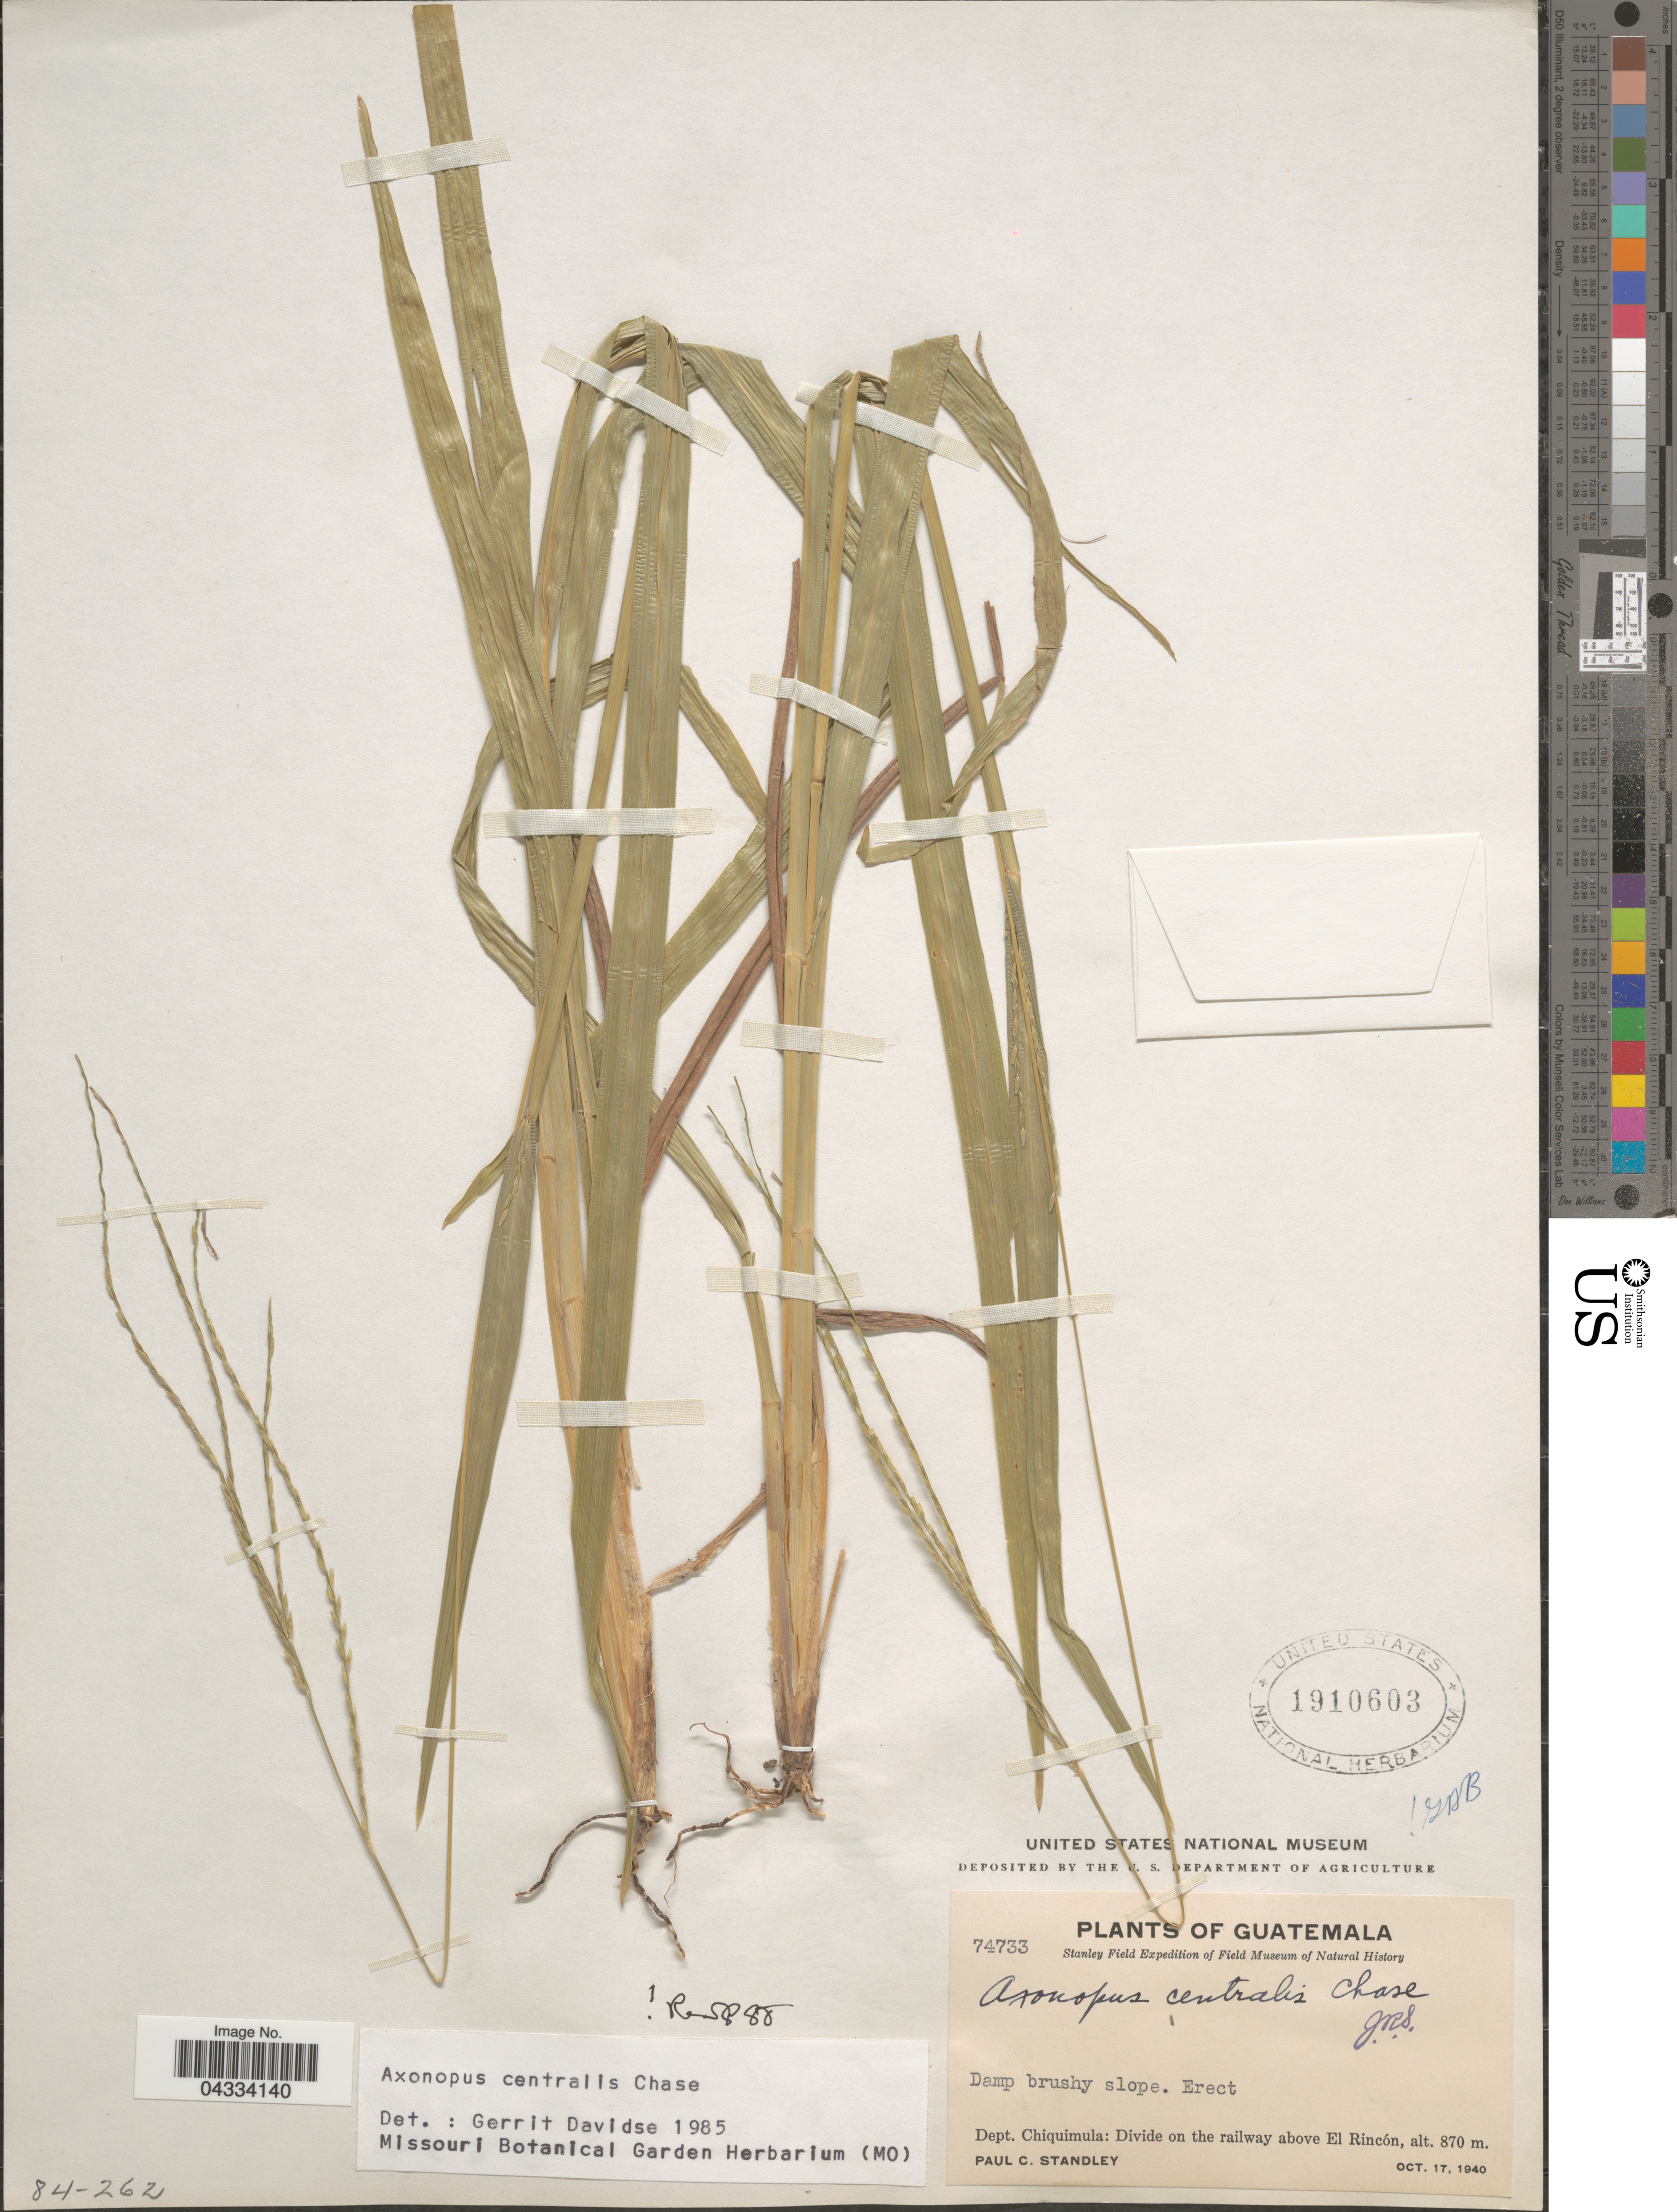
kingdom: Plantae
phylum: Tracheophyta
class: Liliopsida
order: Poales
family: Poaceae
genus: Axonopus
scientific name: Axonopus centralis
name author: Chase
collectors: P. C. Standley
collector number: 74733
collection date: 1940-10-17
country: Guatemala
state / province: Chiquimula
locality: Stanley Field Expedition of Field Museum of Natural History. Damp brushy slope. Dept. Chiquimula: Divide on the railway above El Rincón.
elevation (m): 870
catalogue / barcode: US 1910603